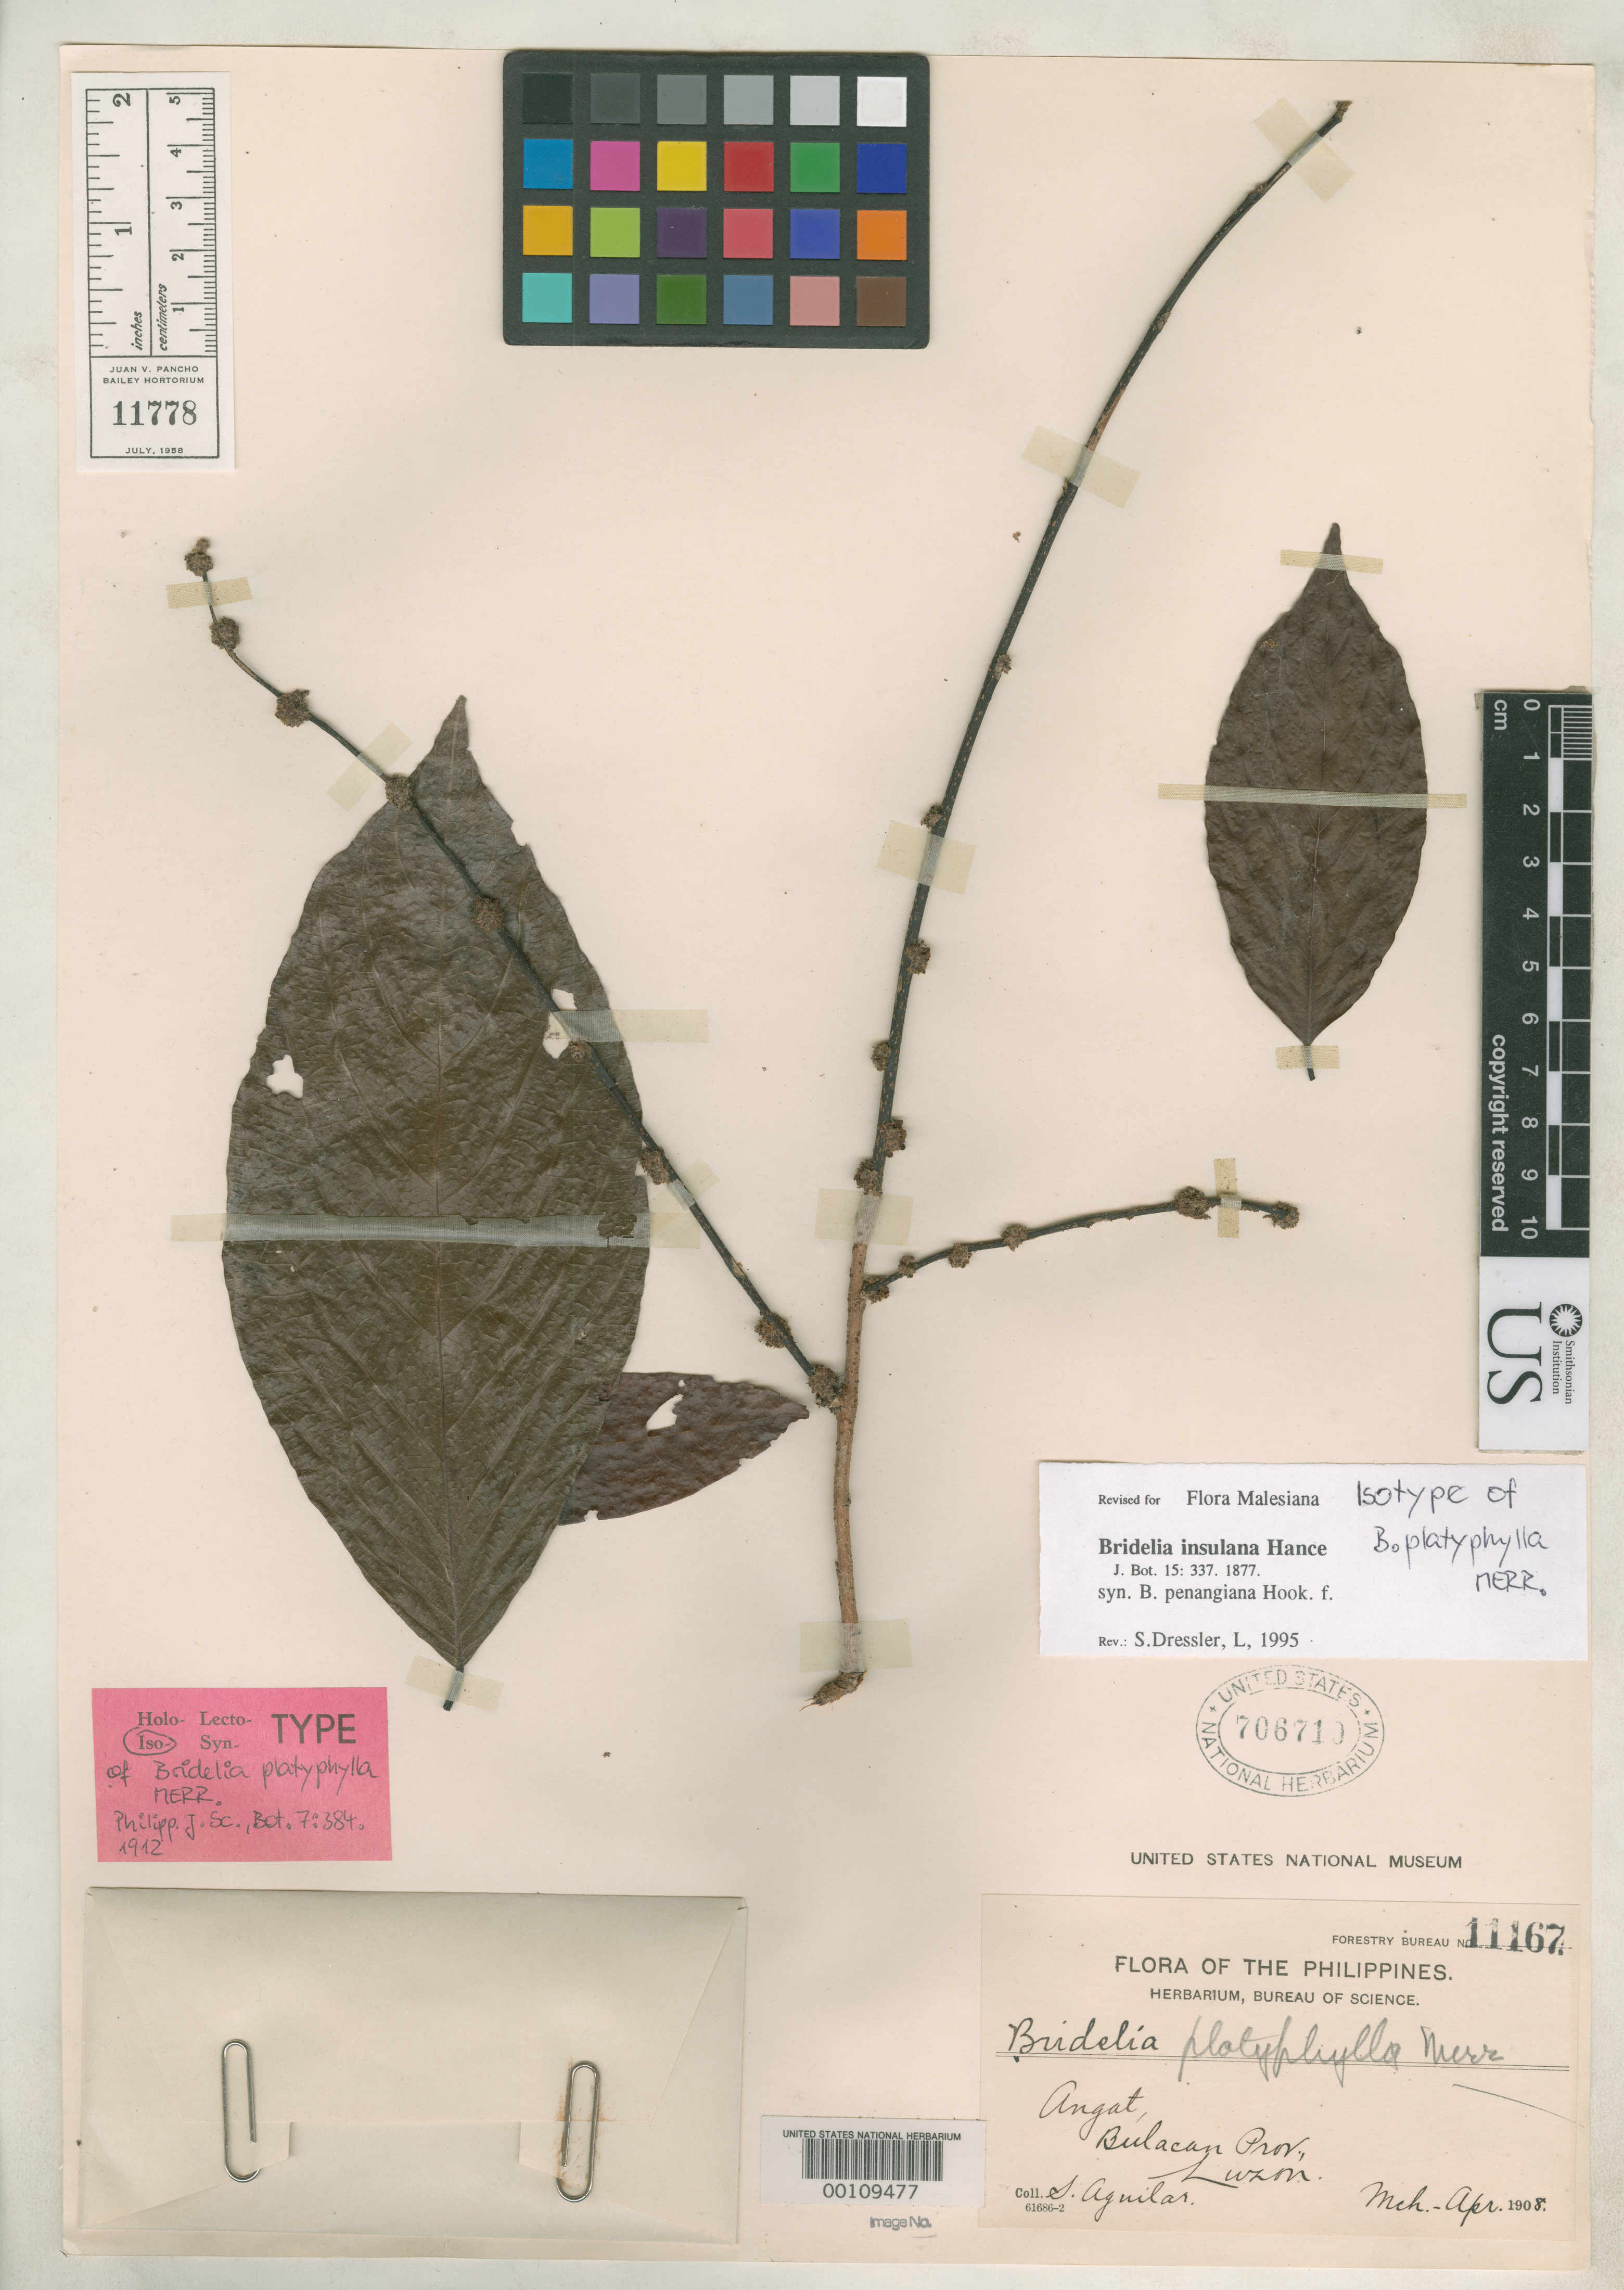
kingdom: Plantae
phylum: Tracheophyta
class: Magnoliopsida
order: Malpighiales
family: Phyllanthaceae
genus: Bridelia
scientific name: Bridelia platyphylla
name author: Merr.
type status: Isotype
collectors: S. Aguilar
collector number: For. Bur. 11167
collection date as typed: Mar 1908 to -- Apr 1908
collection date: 1908-03/1908-04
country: Philippines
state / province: Central Luzon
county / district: Bulacan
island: Luzon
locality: Angat.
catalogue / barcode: US 706710